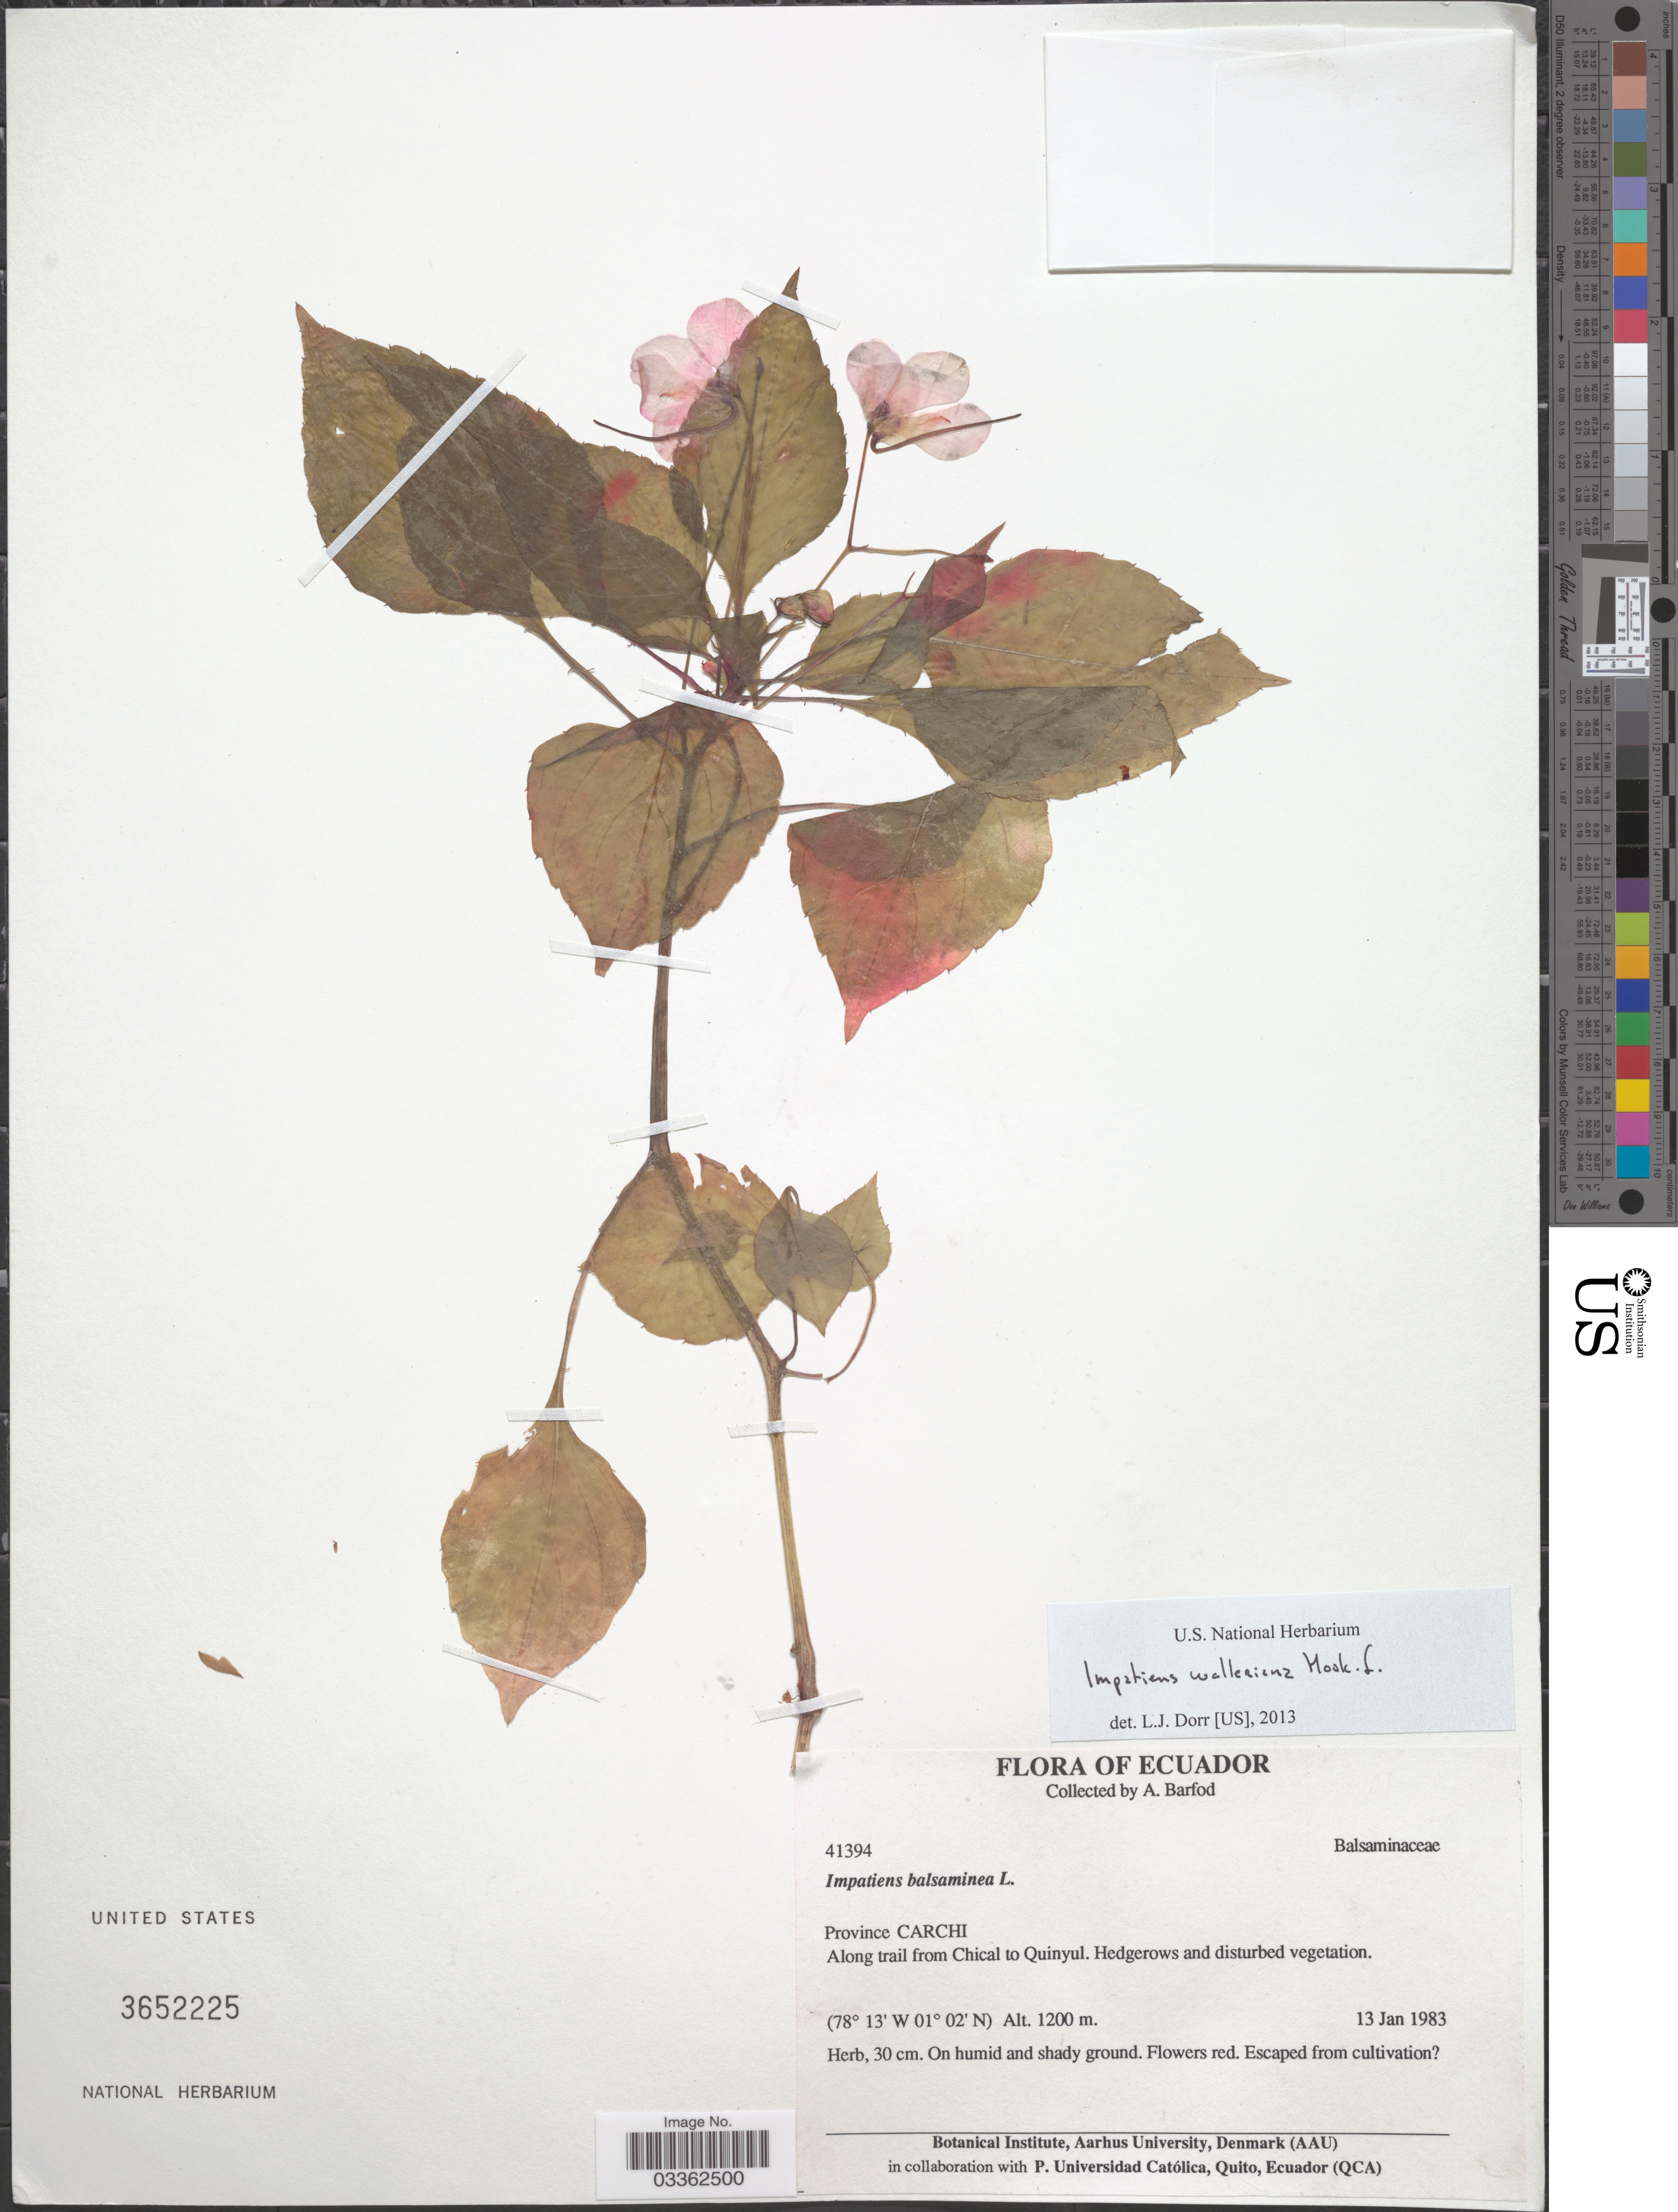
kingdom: Plantae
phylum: Tracheophyta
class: Magnoliopsida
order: Ericales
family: Balsaminaceae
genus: Impatiens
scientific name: Impatiens walleriana 'Super Elfin Red'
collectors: A. Barford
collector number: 41394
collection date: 1983-01-13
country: Ecuador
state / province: Carchi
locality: Along trail from Chical to Quinyul.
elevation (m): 1200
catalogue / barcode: US 3652225